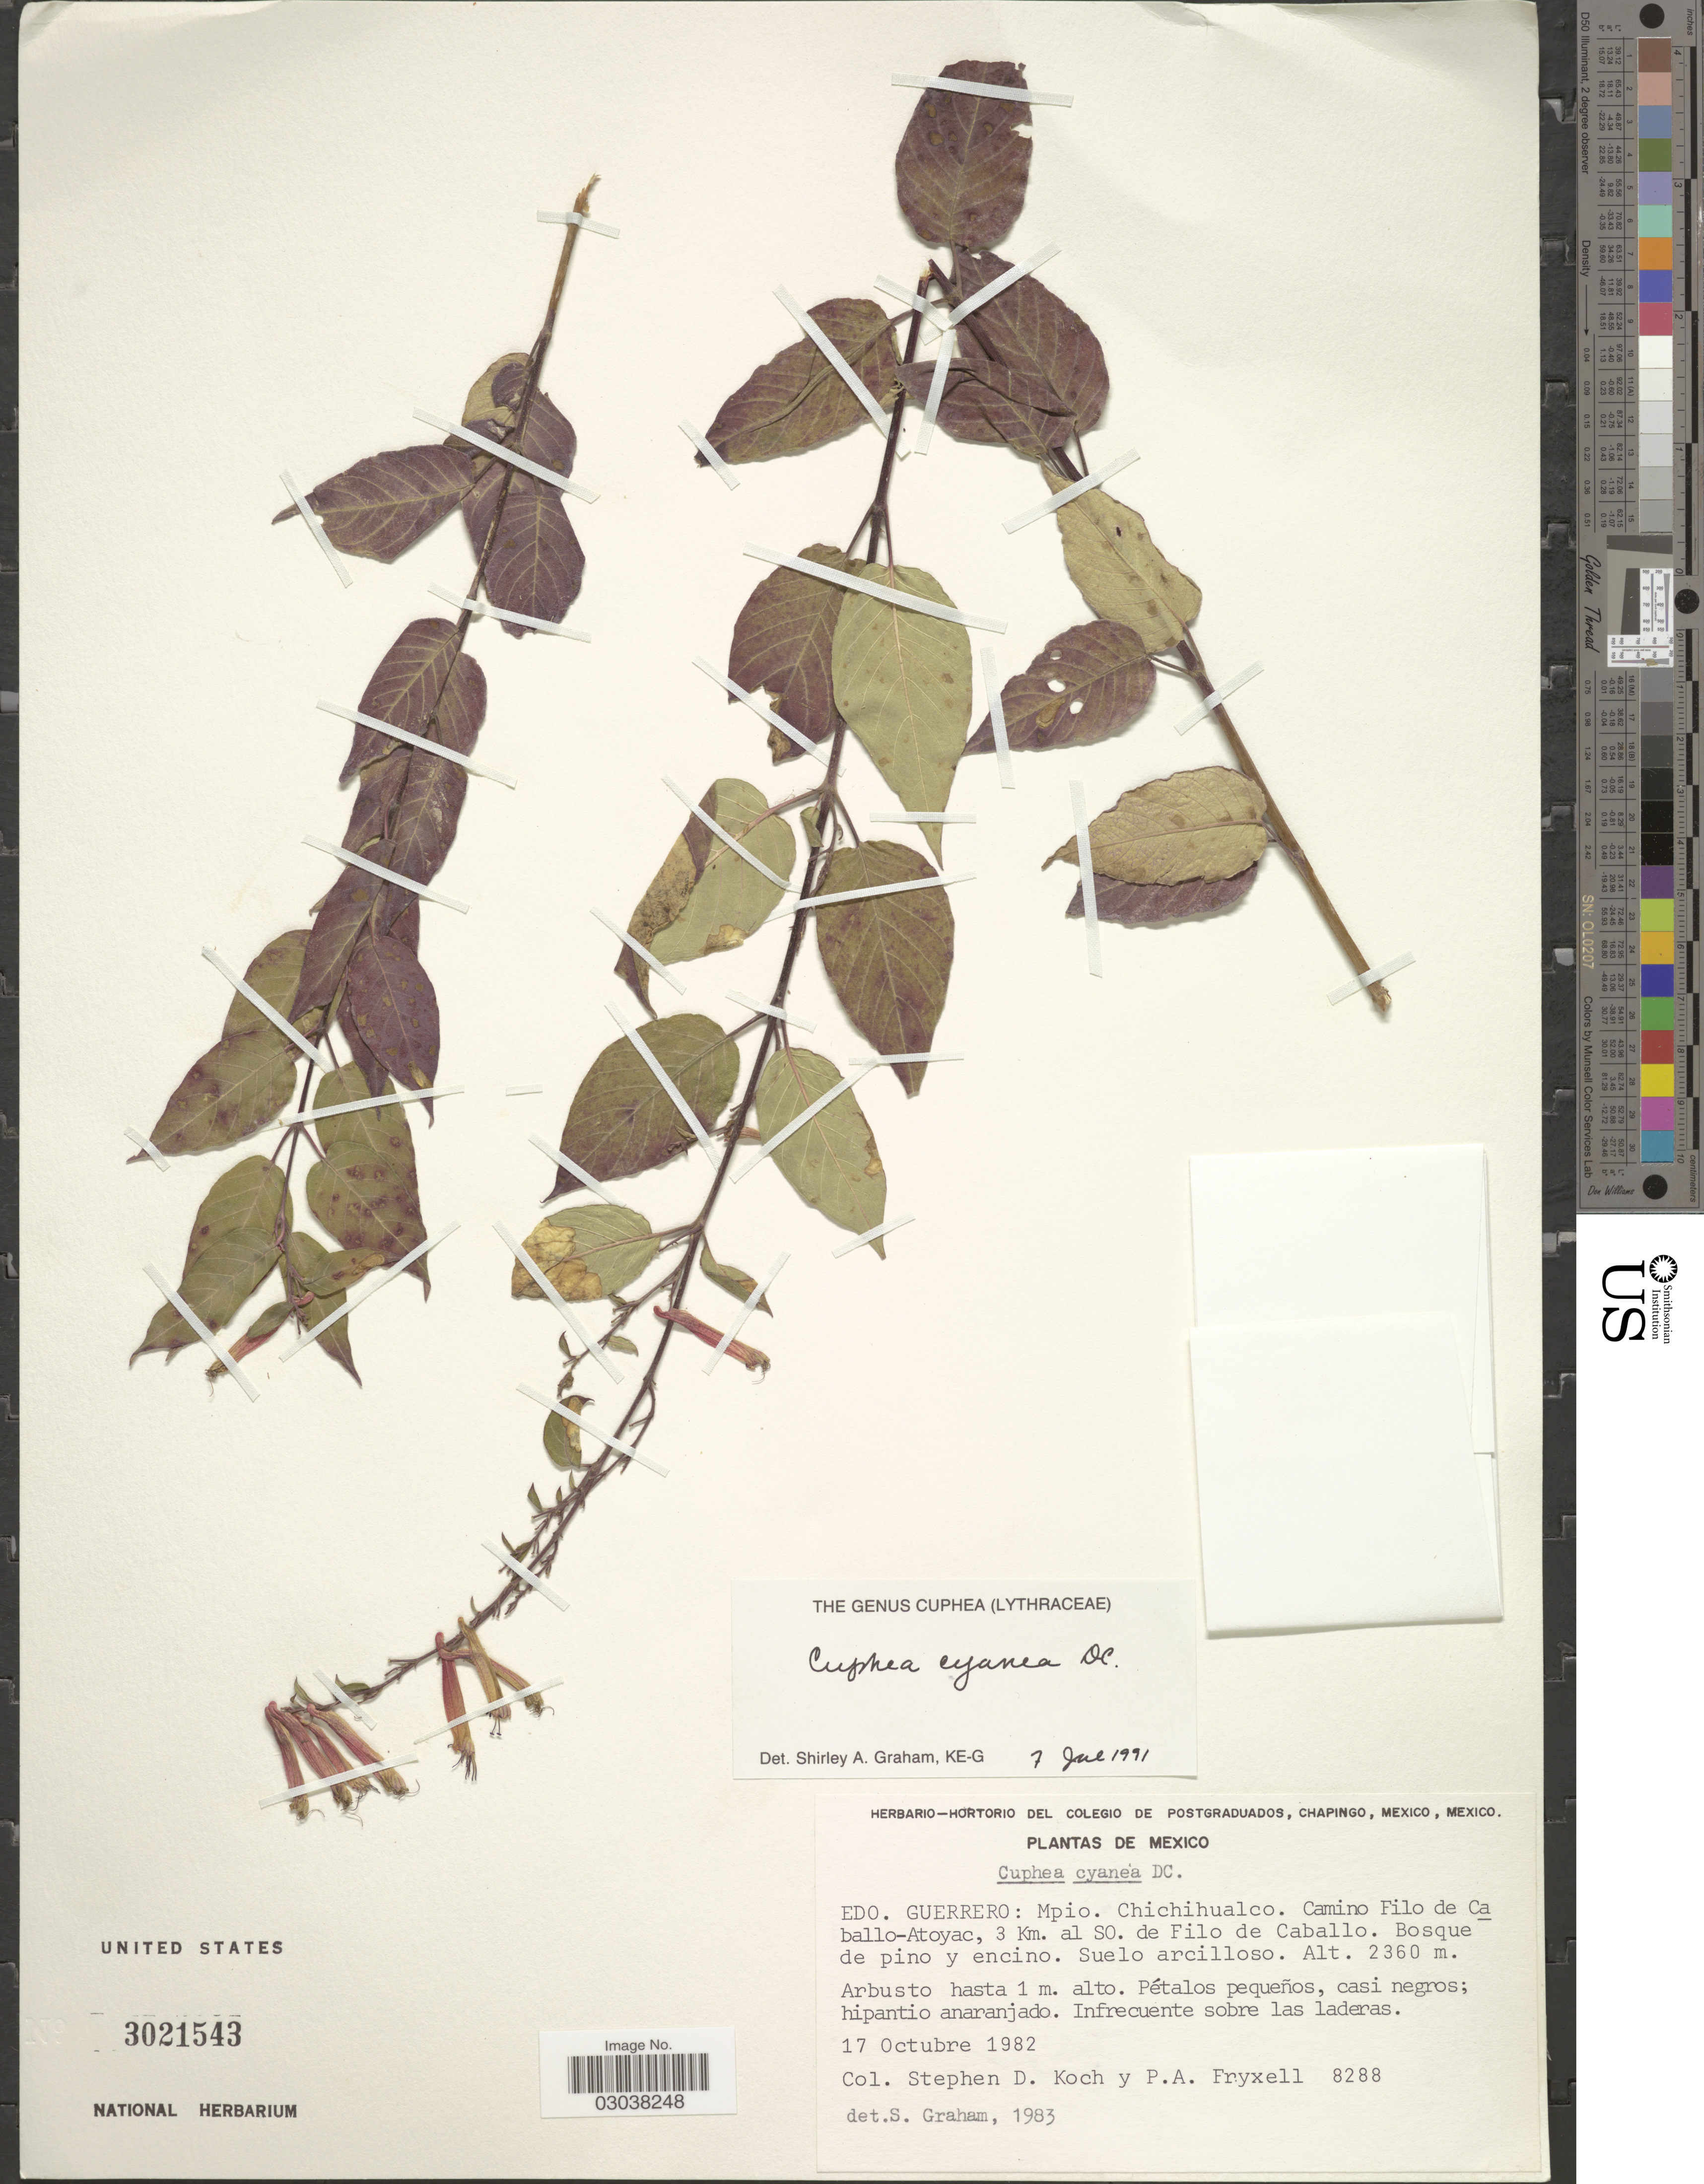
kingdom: Plantae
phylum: Tracheophyta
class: Magnoliopsida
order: Myrtales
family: Lythraceae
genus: Cuphea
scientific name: Cuphea cyanea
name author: DC.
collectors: S. D. Koch & P. A. Fryxell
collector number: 8288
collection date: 1982-10-17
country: Mexico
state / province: Guerrero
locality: Mpio. Chichihualco. Camino Filo de Caballo-Atoyac, 3 Km. al So. de Filo de Caballo.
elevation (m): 2360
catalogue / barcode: US 3021543